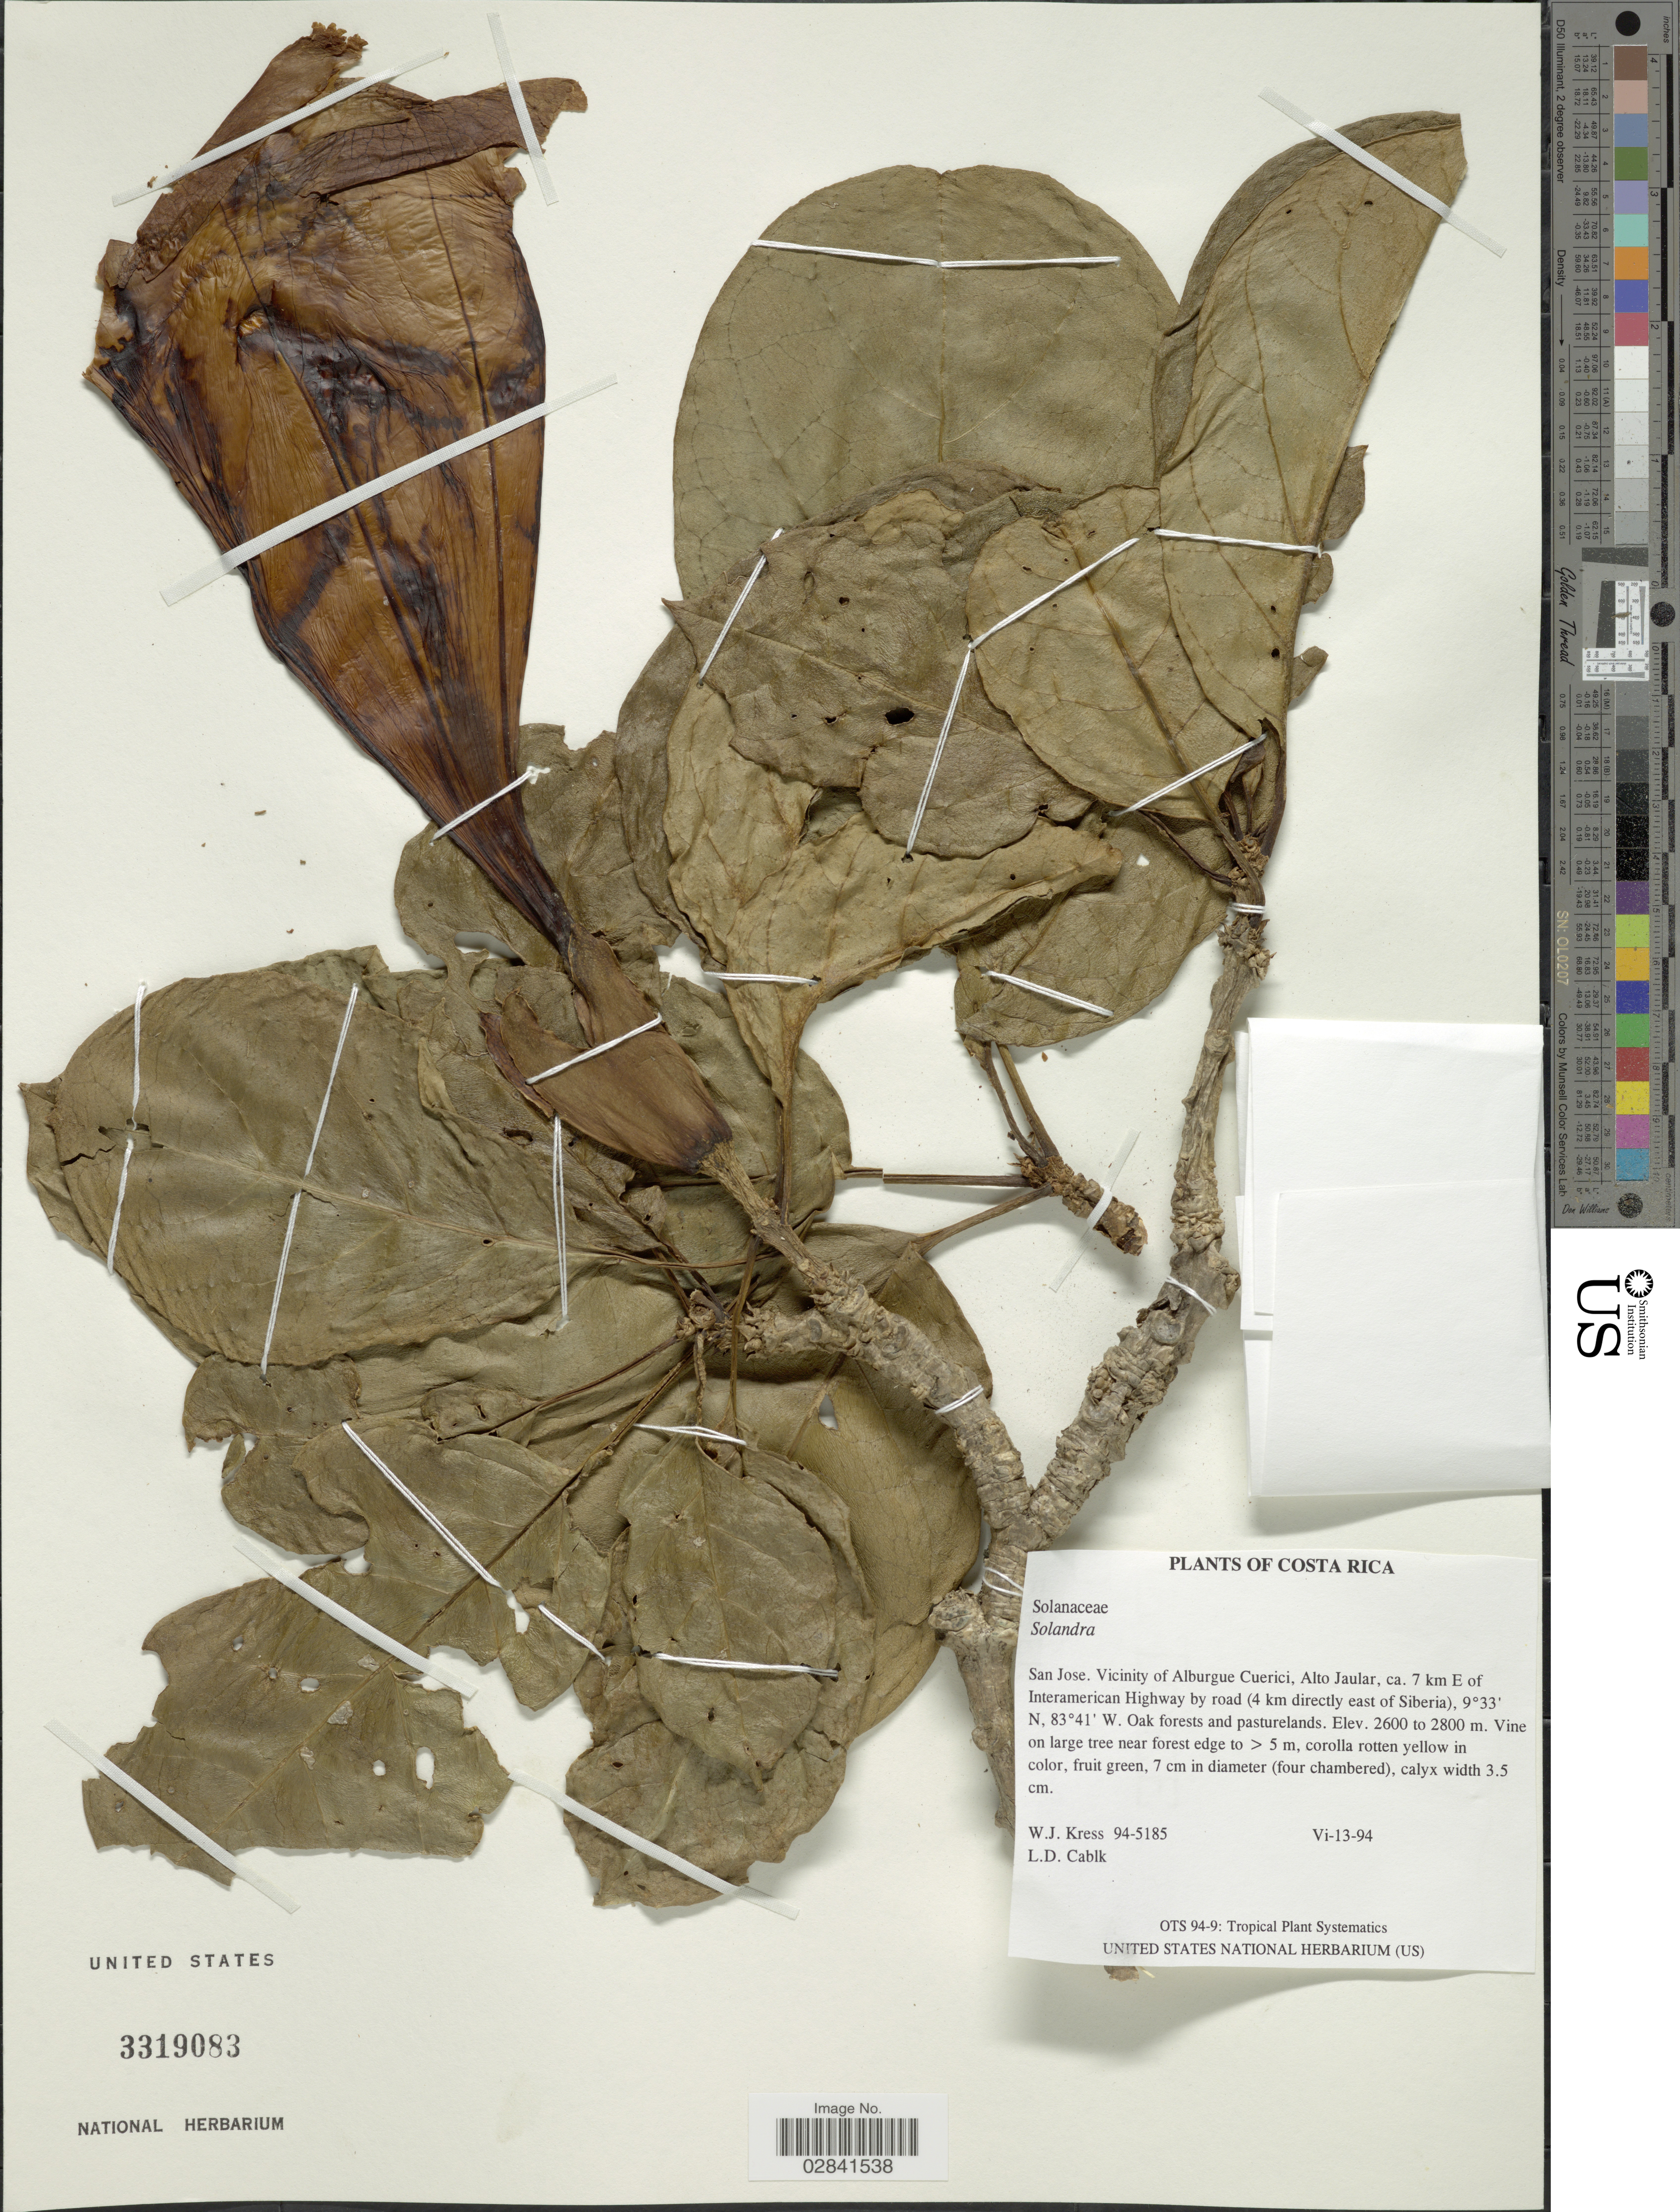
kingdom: Plantae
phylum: Tracheophyta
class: Magnoliopsida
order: Solanales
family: Solanaceae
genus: Solandra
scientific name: Solandra sp.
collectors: W. J. Kress & L. Cablk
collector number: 94-5185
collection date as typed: Transcribed d/m/y: 13/6/94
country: Costa Rica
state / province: San José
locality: Vicinity of Alburgue Cuerici, Alto Jaular, ca. 7 km E of Interamerican Highway by road (4 km directly east of Siberia).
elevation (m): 2600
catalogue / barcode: US 3319083